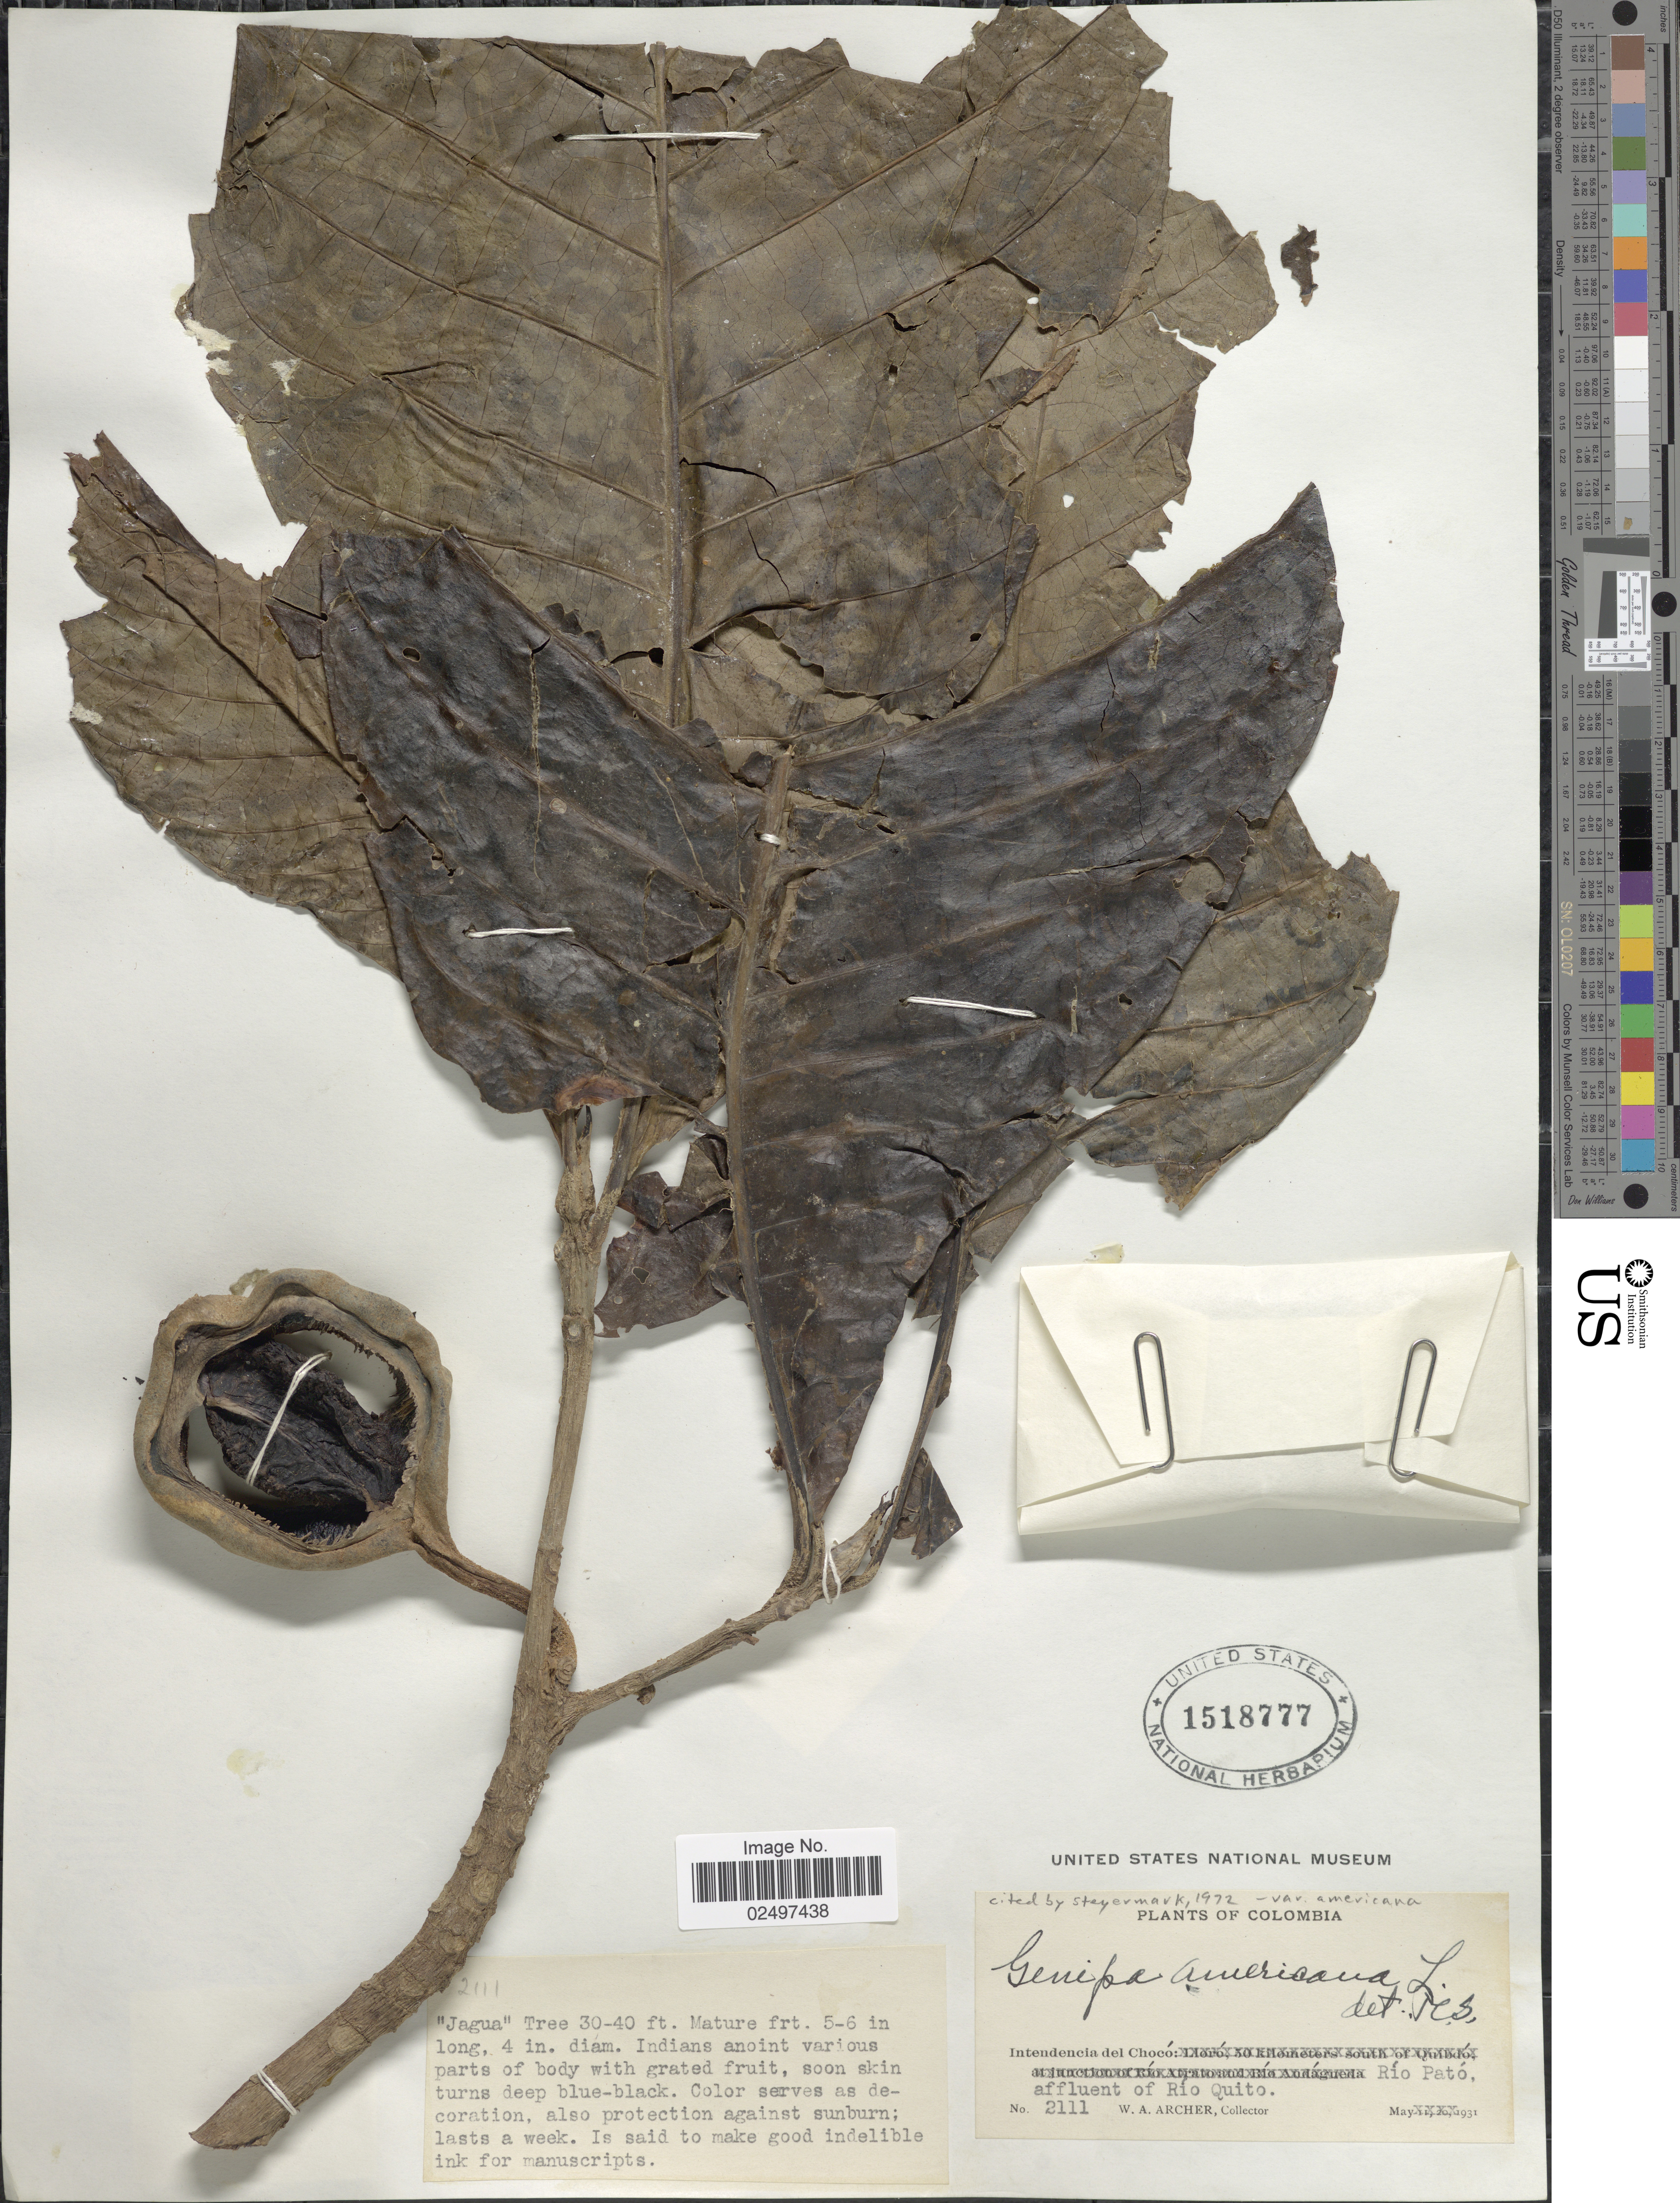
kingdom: Plantae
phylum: Tracheophyta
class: Magnoliopsida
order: Gentianales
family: Rubiaceae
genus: Genipa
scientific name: Genipa americana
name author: L.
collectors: W. A. Archer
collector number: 2111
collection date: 1931-05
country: Colombia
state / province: Chocó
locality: Intendencia del Choco: Rio Pato, affluent of Rio Quito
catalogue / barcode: US 1518777